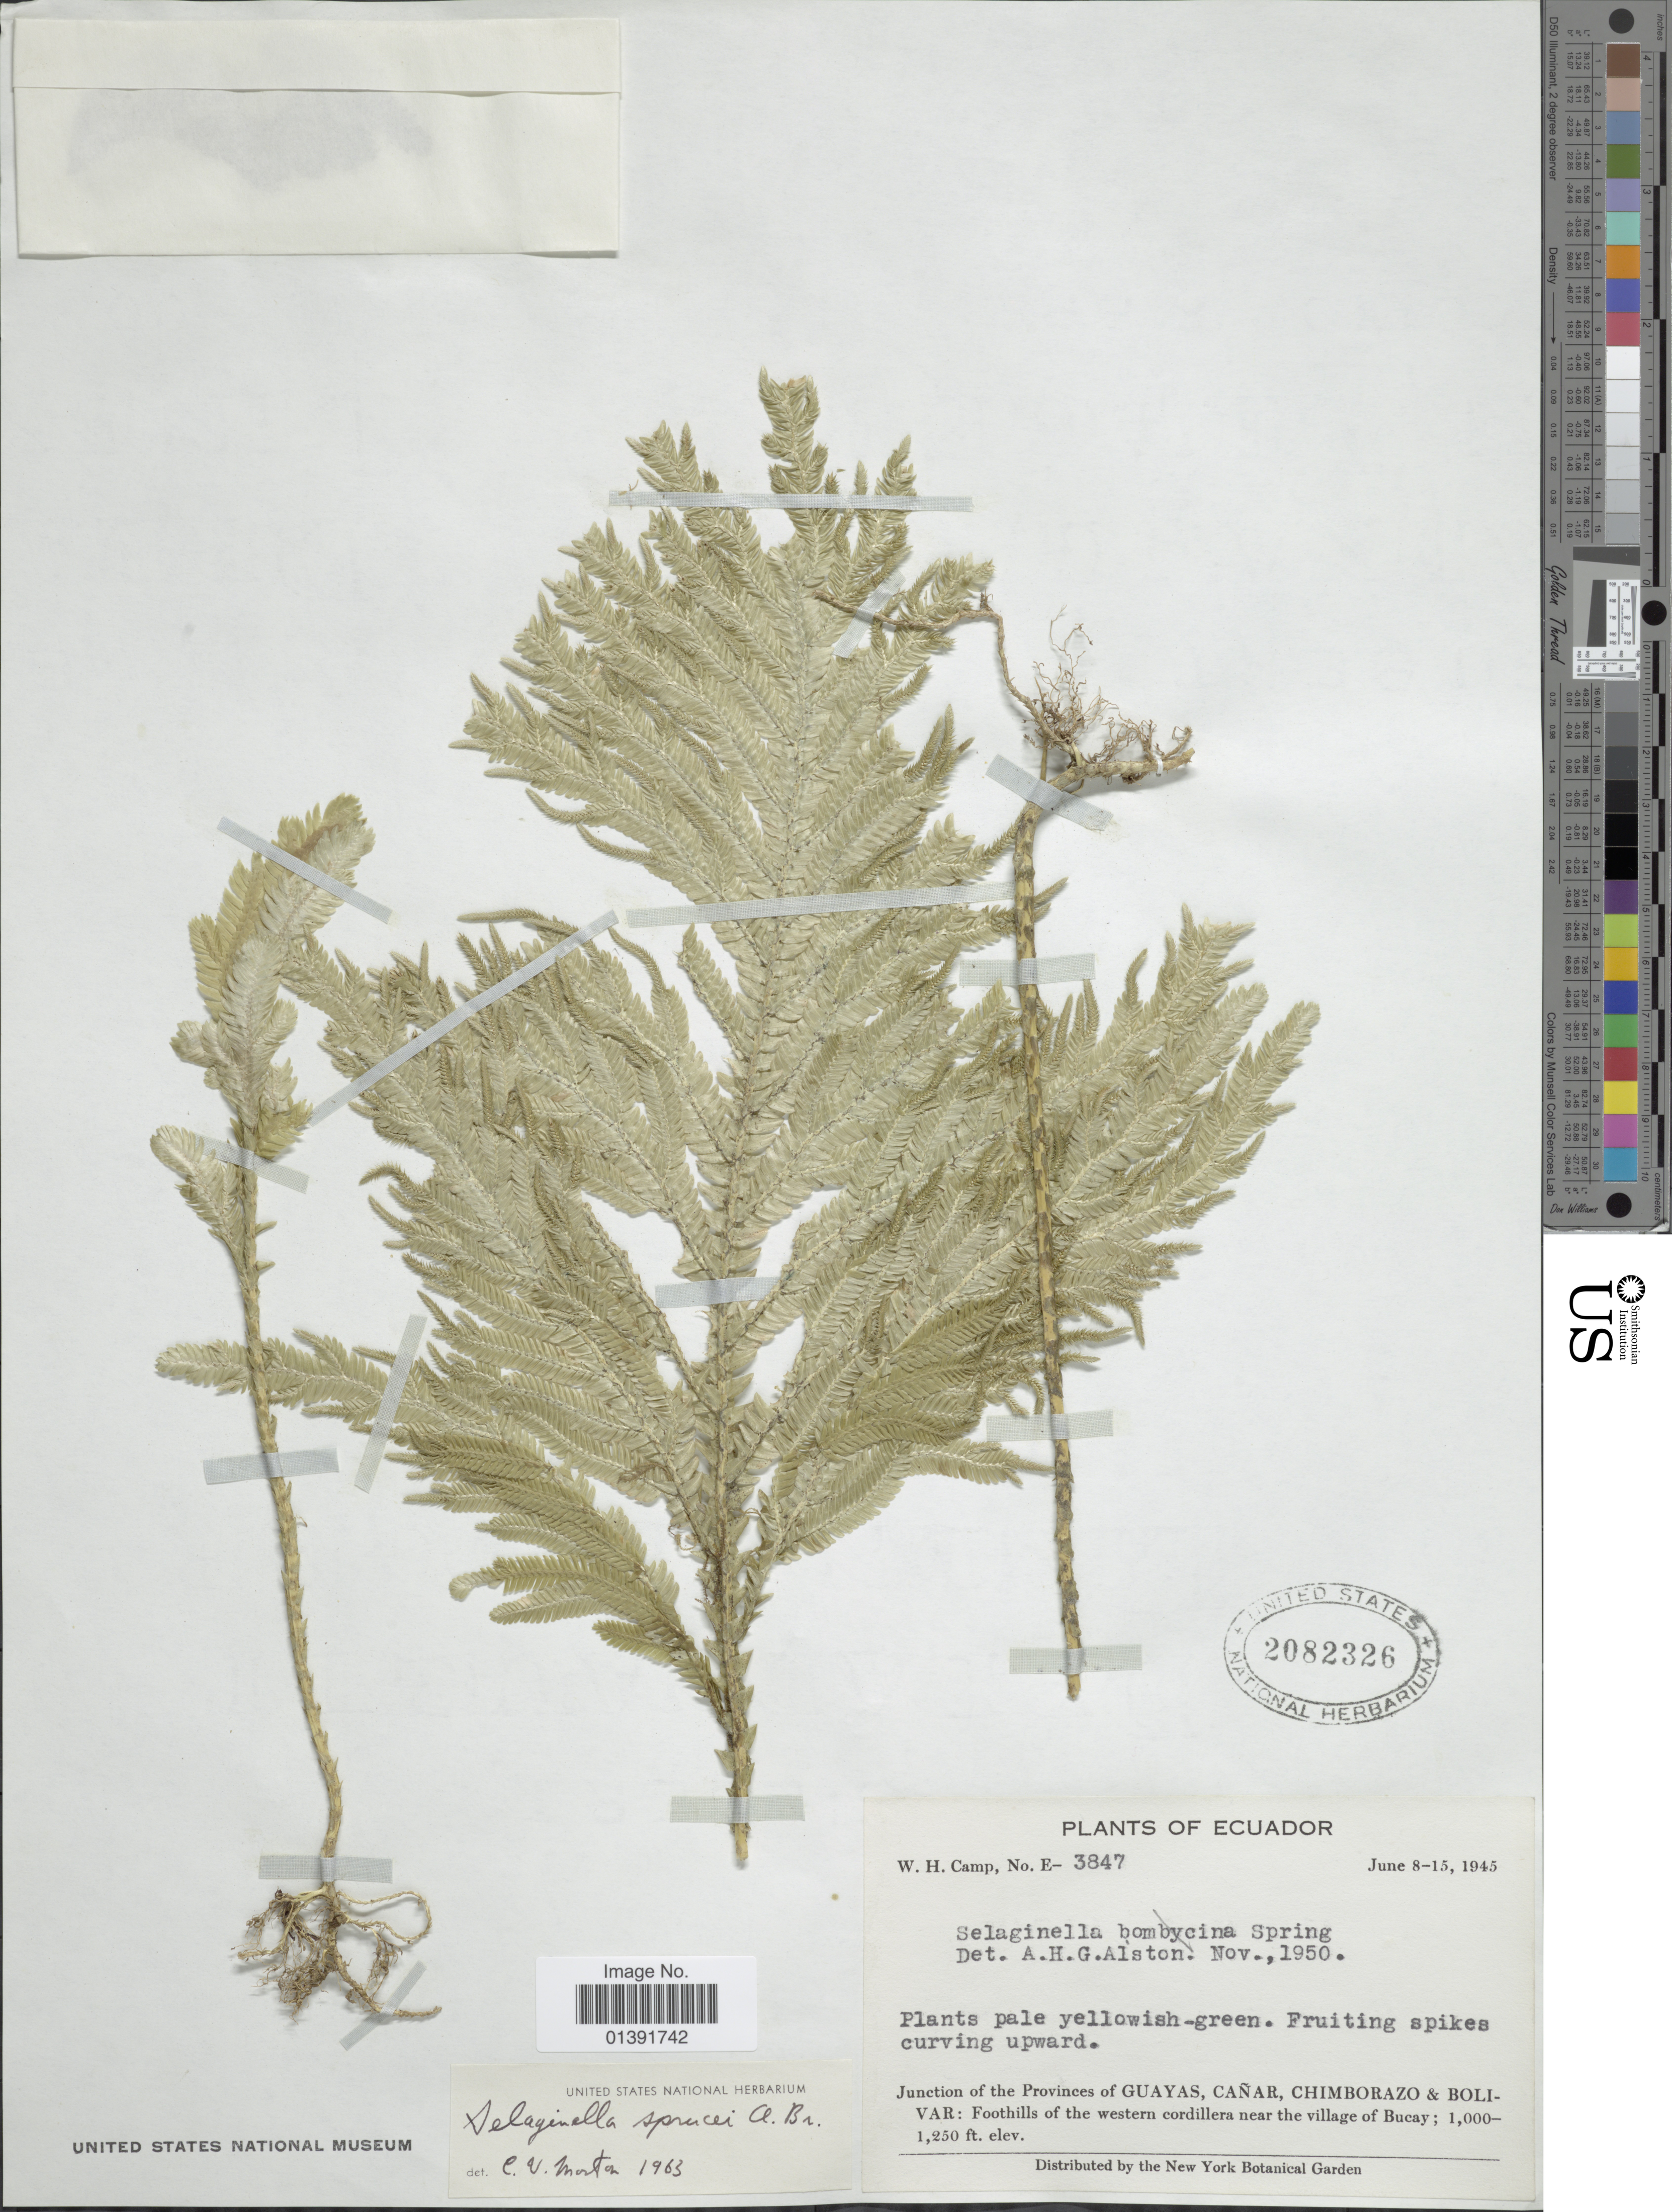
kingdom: Plantae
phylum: Tracheophyta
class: Lycopodiopsida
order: Selaginellales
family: Selaginellaceae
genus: Selaginella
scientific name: Selaginella sprucei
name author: Hook.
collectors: W. H. Camp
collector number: E-3847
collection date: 1945-06-08/1945-06-15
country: Ecuador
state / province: Guayas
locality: Junction of the Provinces of Guayas, Cañar, Chimborazo & Bolivar: foothills of the western cordillera near the village of Bucay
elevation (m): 30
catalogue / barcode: US 2082326